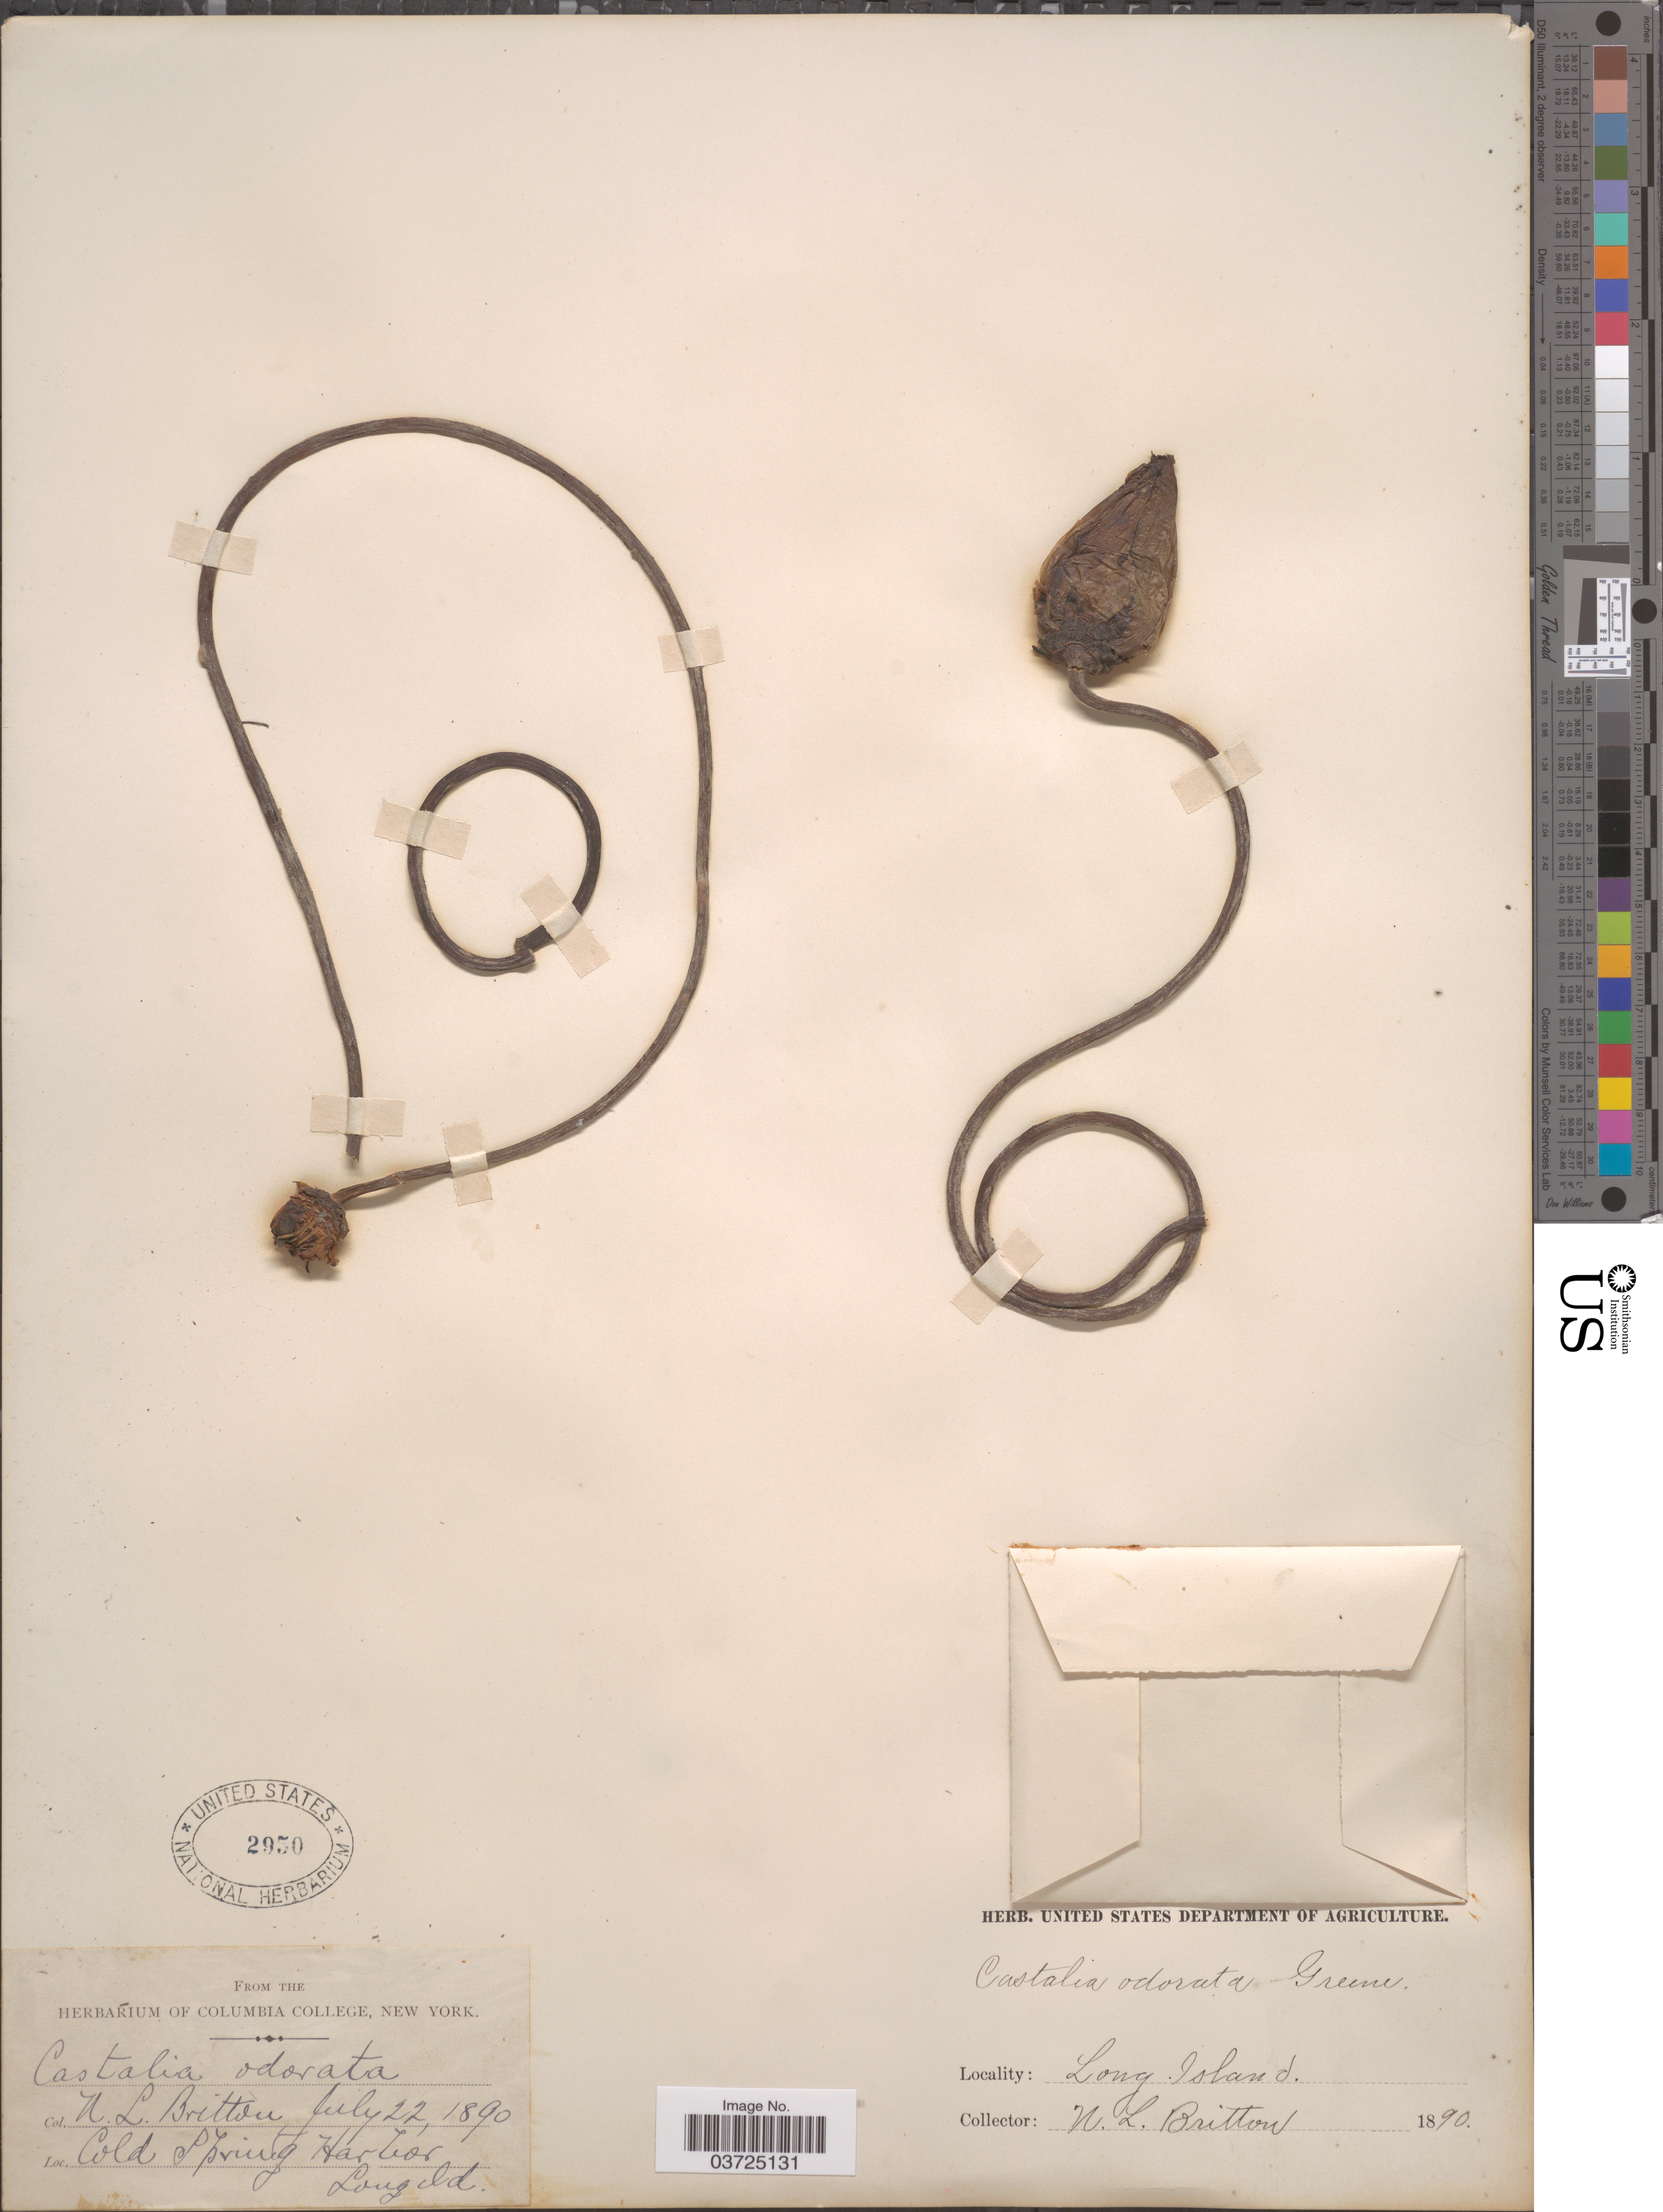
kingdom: Plantae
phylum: Tracheophyta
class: Magnoliopsida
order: Nymphaeales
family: Nymphaeaceae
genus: Nymphaea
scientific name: Nymphaea odorata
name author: Aiton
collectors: N. Britton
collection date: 1890-07-22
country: United States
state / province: New York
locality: Cold Spring Harbor, Long Island.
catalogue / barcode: US 2950